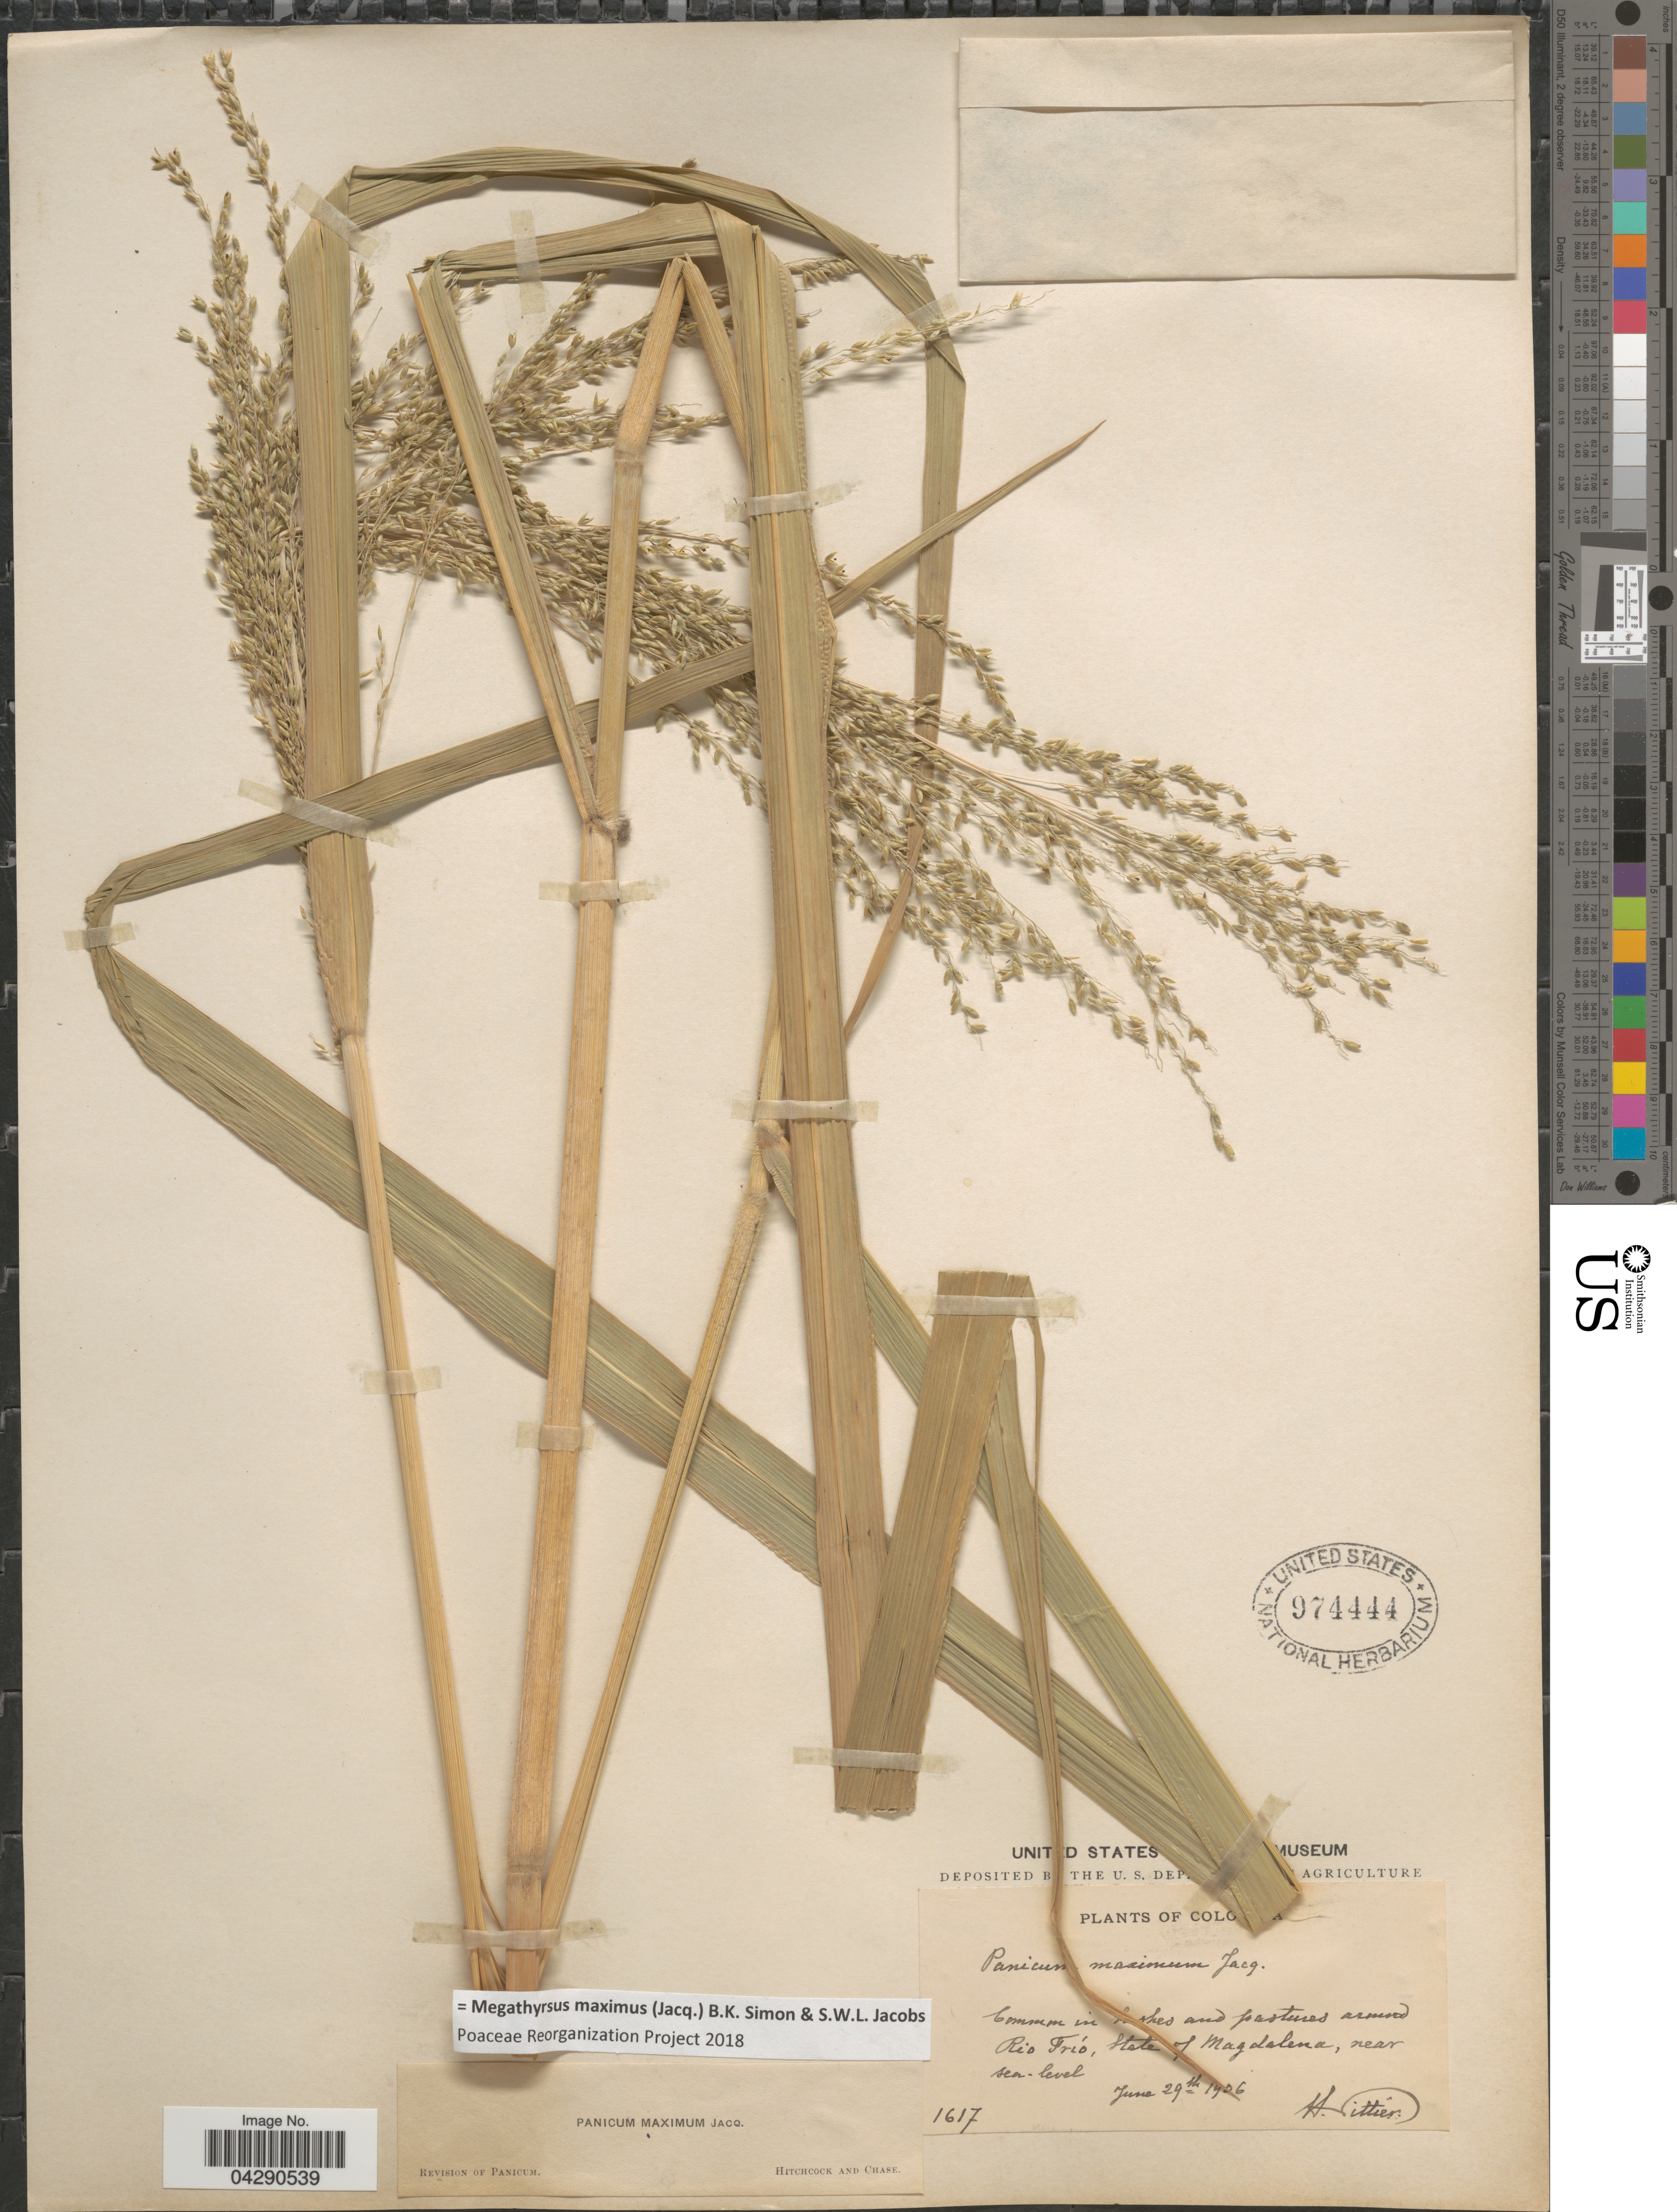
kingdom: Plantae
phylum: Tracheophyta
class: Liliopsida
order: Poales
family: Poaceae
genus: Megathyrsus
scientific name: Megathyrsus maximus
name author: (Jacq.) B.K. Simon & S.W.L. Jacobs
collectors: H. F. Pittier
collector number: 1617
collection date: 1906-06-29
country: Colombia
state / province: Magdalena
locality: Around Rio Frío.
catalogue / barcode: US 974444